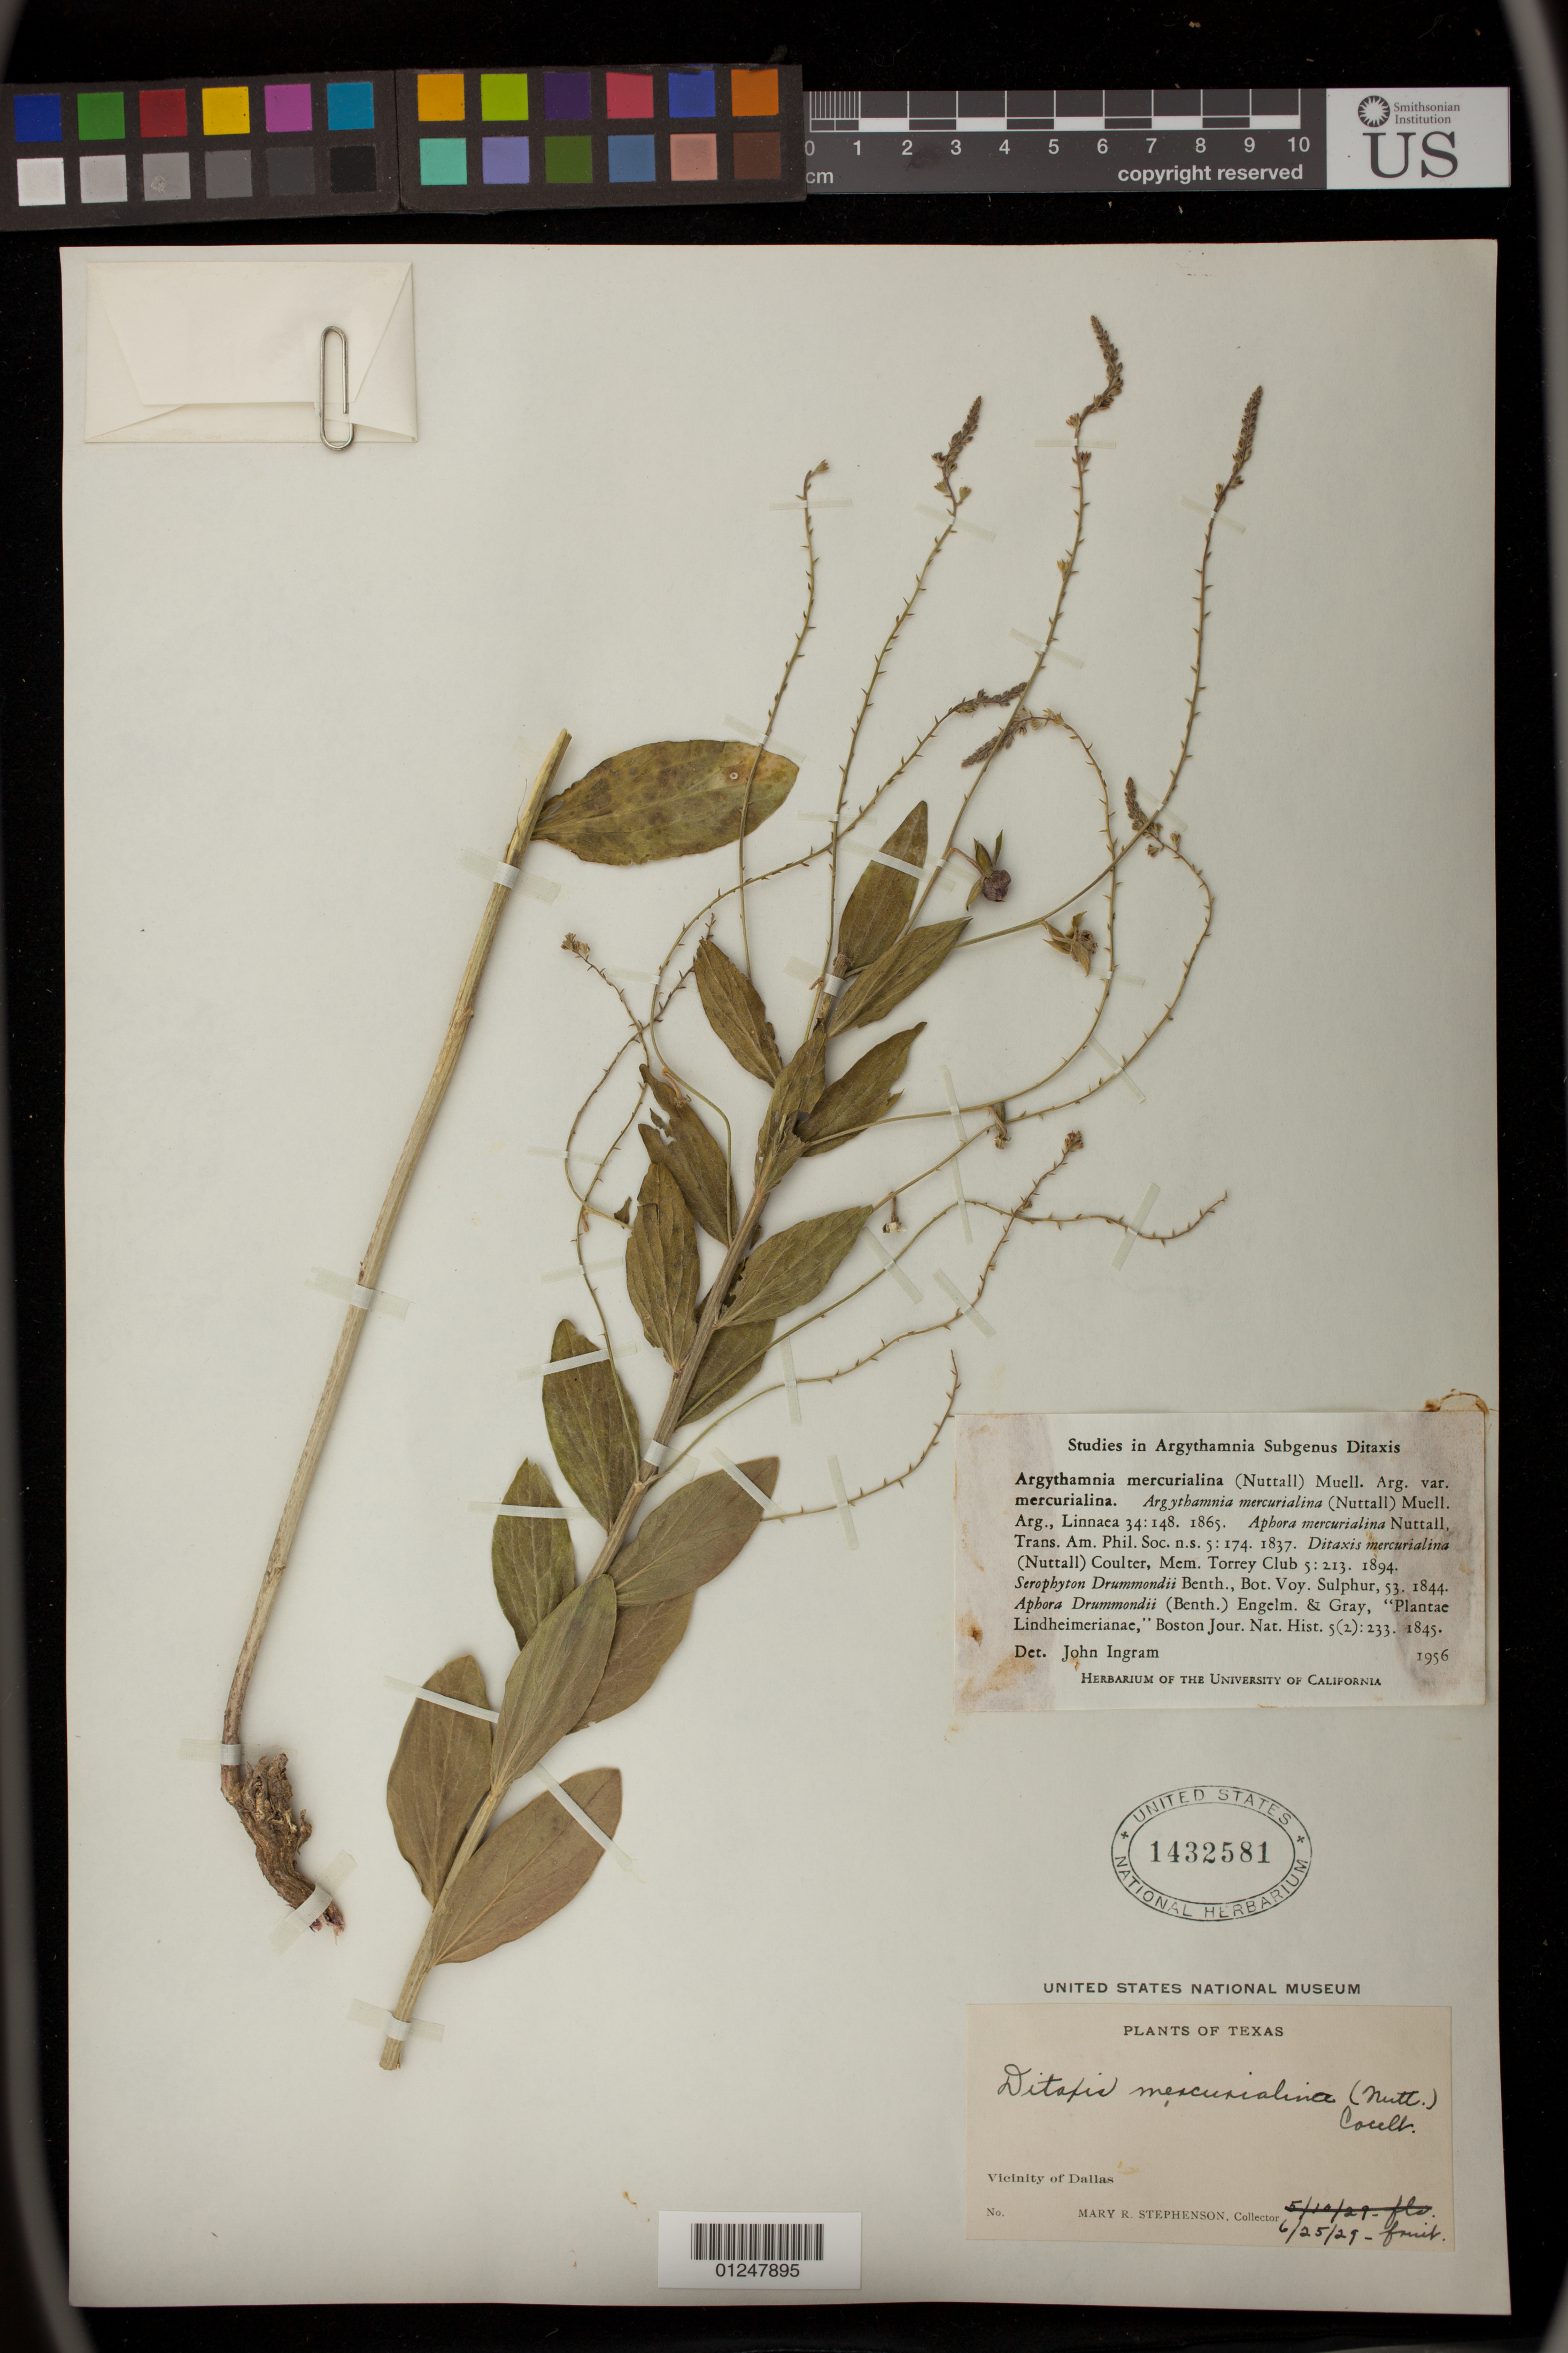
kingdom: Plantae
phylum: Tracheophyta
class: Magnoliopsida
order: Malpighiales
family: Euphorbiaceae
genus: Argythamnia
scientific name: Argythamnia mercurialina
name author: (Nutt.) Müll. Arg.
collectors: M. R. Stephenson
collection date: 1929-06-25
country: United States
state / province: Texas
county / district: Dallas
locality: Vicinity of Dallas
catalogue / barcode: US 1432581